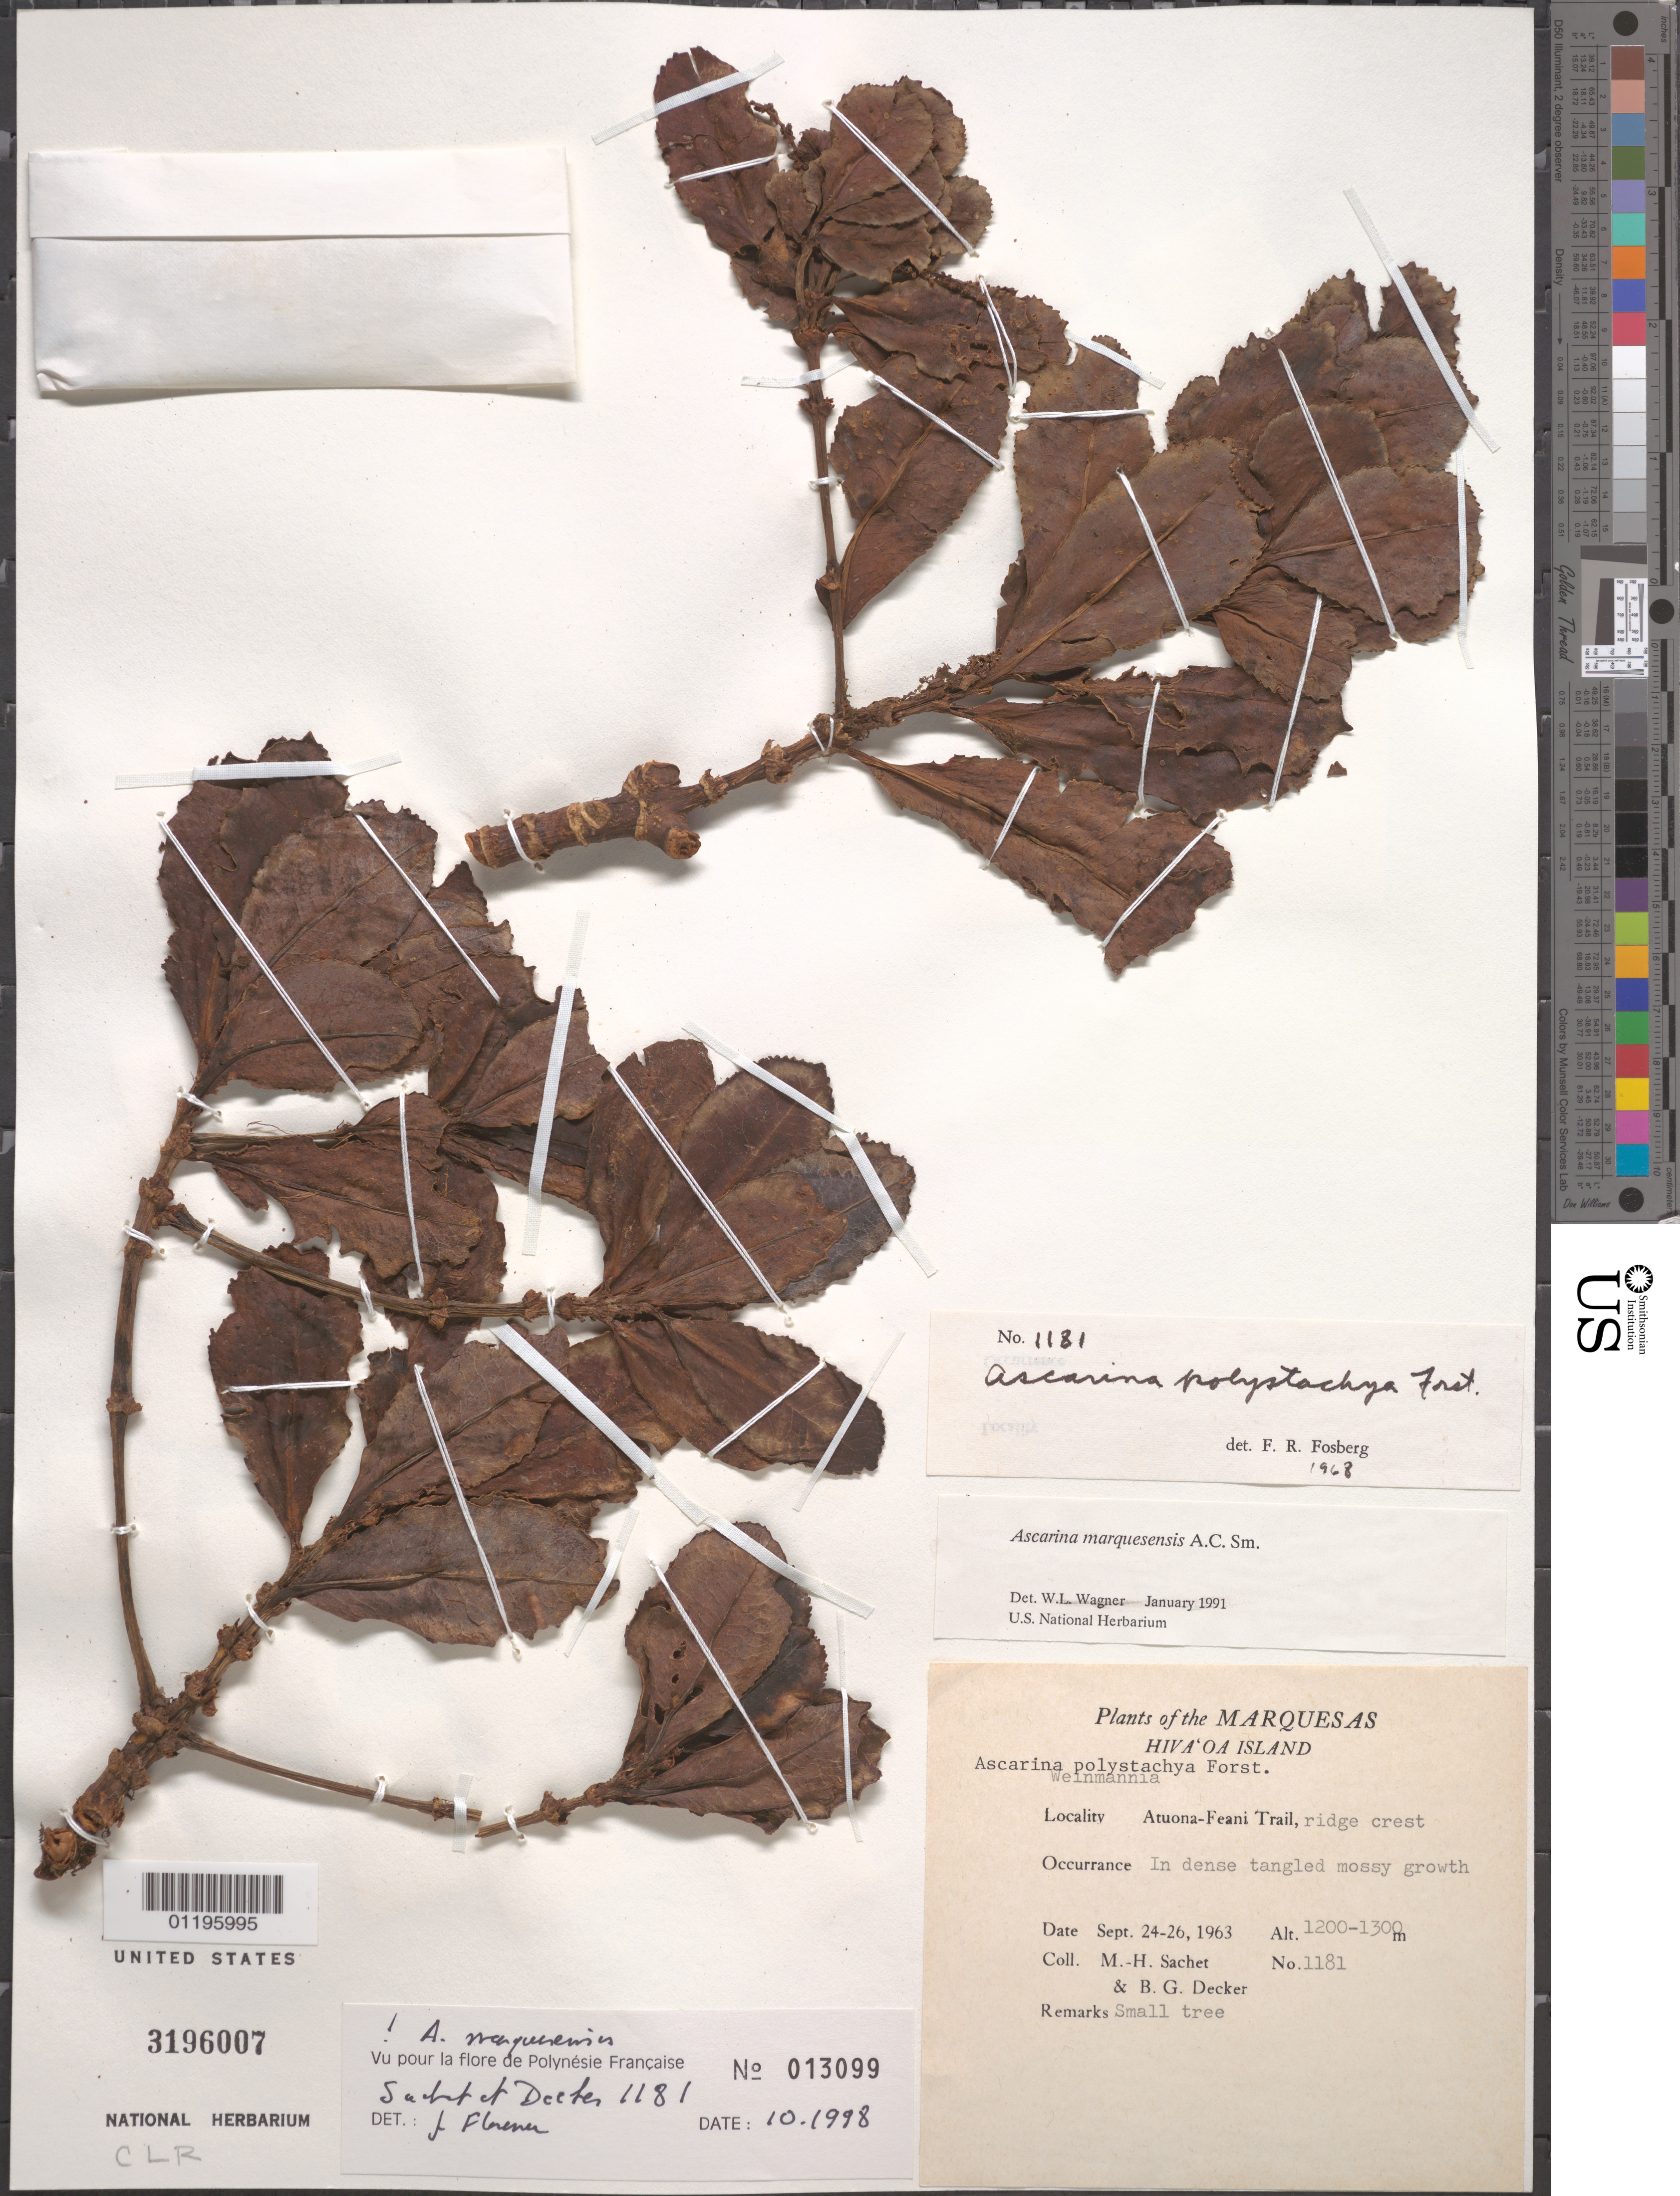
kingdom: Plantae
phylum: Tracheophyta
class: Magnoliopsida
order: Chloranthales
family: Chloranthaceae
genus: Ascarina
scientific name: Ascarina marquesensis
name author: A.C. Sm.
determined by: Wagner, W. L., (BOT), Smithsonian Institution - National Museum of Natural History (UNITED STATES)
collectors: M.-H. Sachet & B. G. Decker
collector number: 1181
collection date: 1963-09-24/1963-09-26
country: French Polynesia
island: Hiva Oa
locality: Atuona-Feani Trail, ridge crest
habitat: In dense tangled mossy growth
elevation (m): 1200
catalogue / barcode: US 3196007